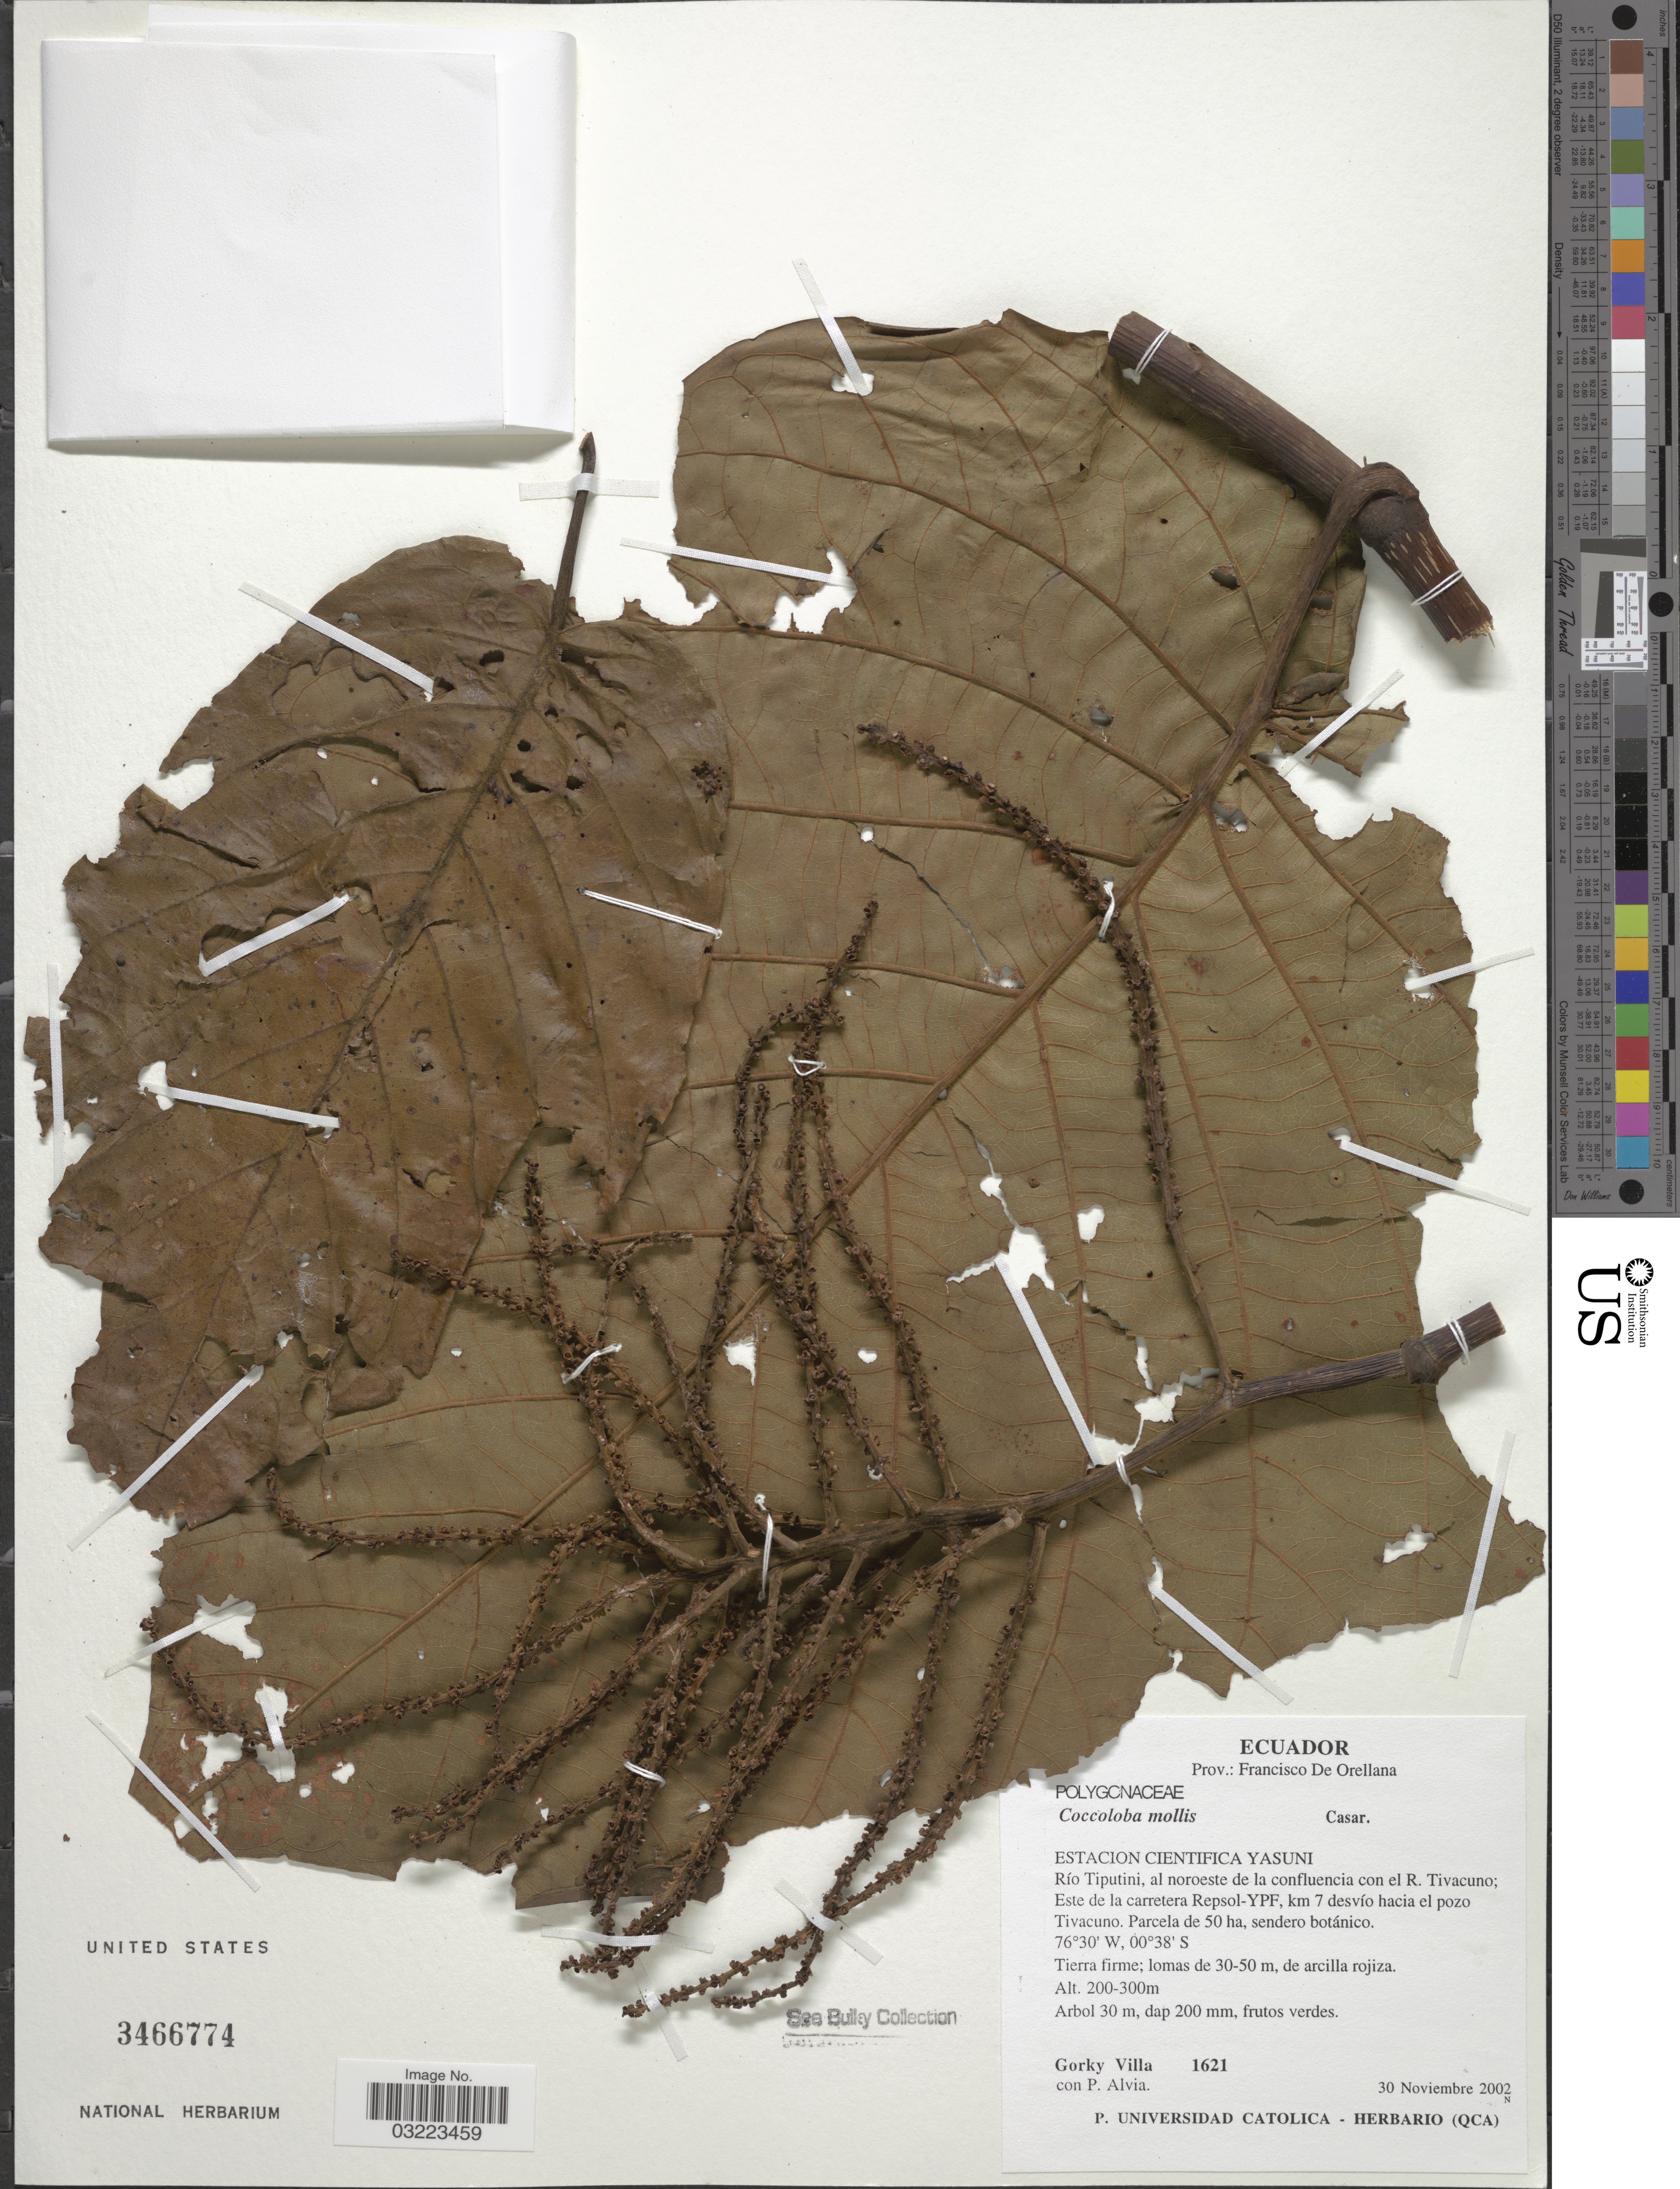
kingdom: Plantae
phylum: Tracheophyta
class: Magnoliopsida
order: Caryophyllales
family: Polygonaceae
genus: Coccoloba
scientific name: Coccoloba mollis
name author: Casar.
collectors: G. Villa & P. Alvia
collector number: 1621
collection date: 2002-11-30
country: Ecuador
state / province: Orellana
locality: Prov.: Francisco De Orellana, Estacion Cientifica Yasuni, Río Tiputini, al noroeste de la confluencia con el R. Tivacuno; Este de la carretera Repsol-YPF, km 7 desvío hacia el pozo Tivacuno.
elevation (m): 200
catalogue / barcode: US 3466774